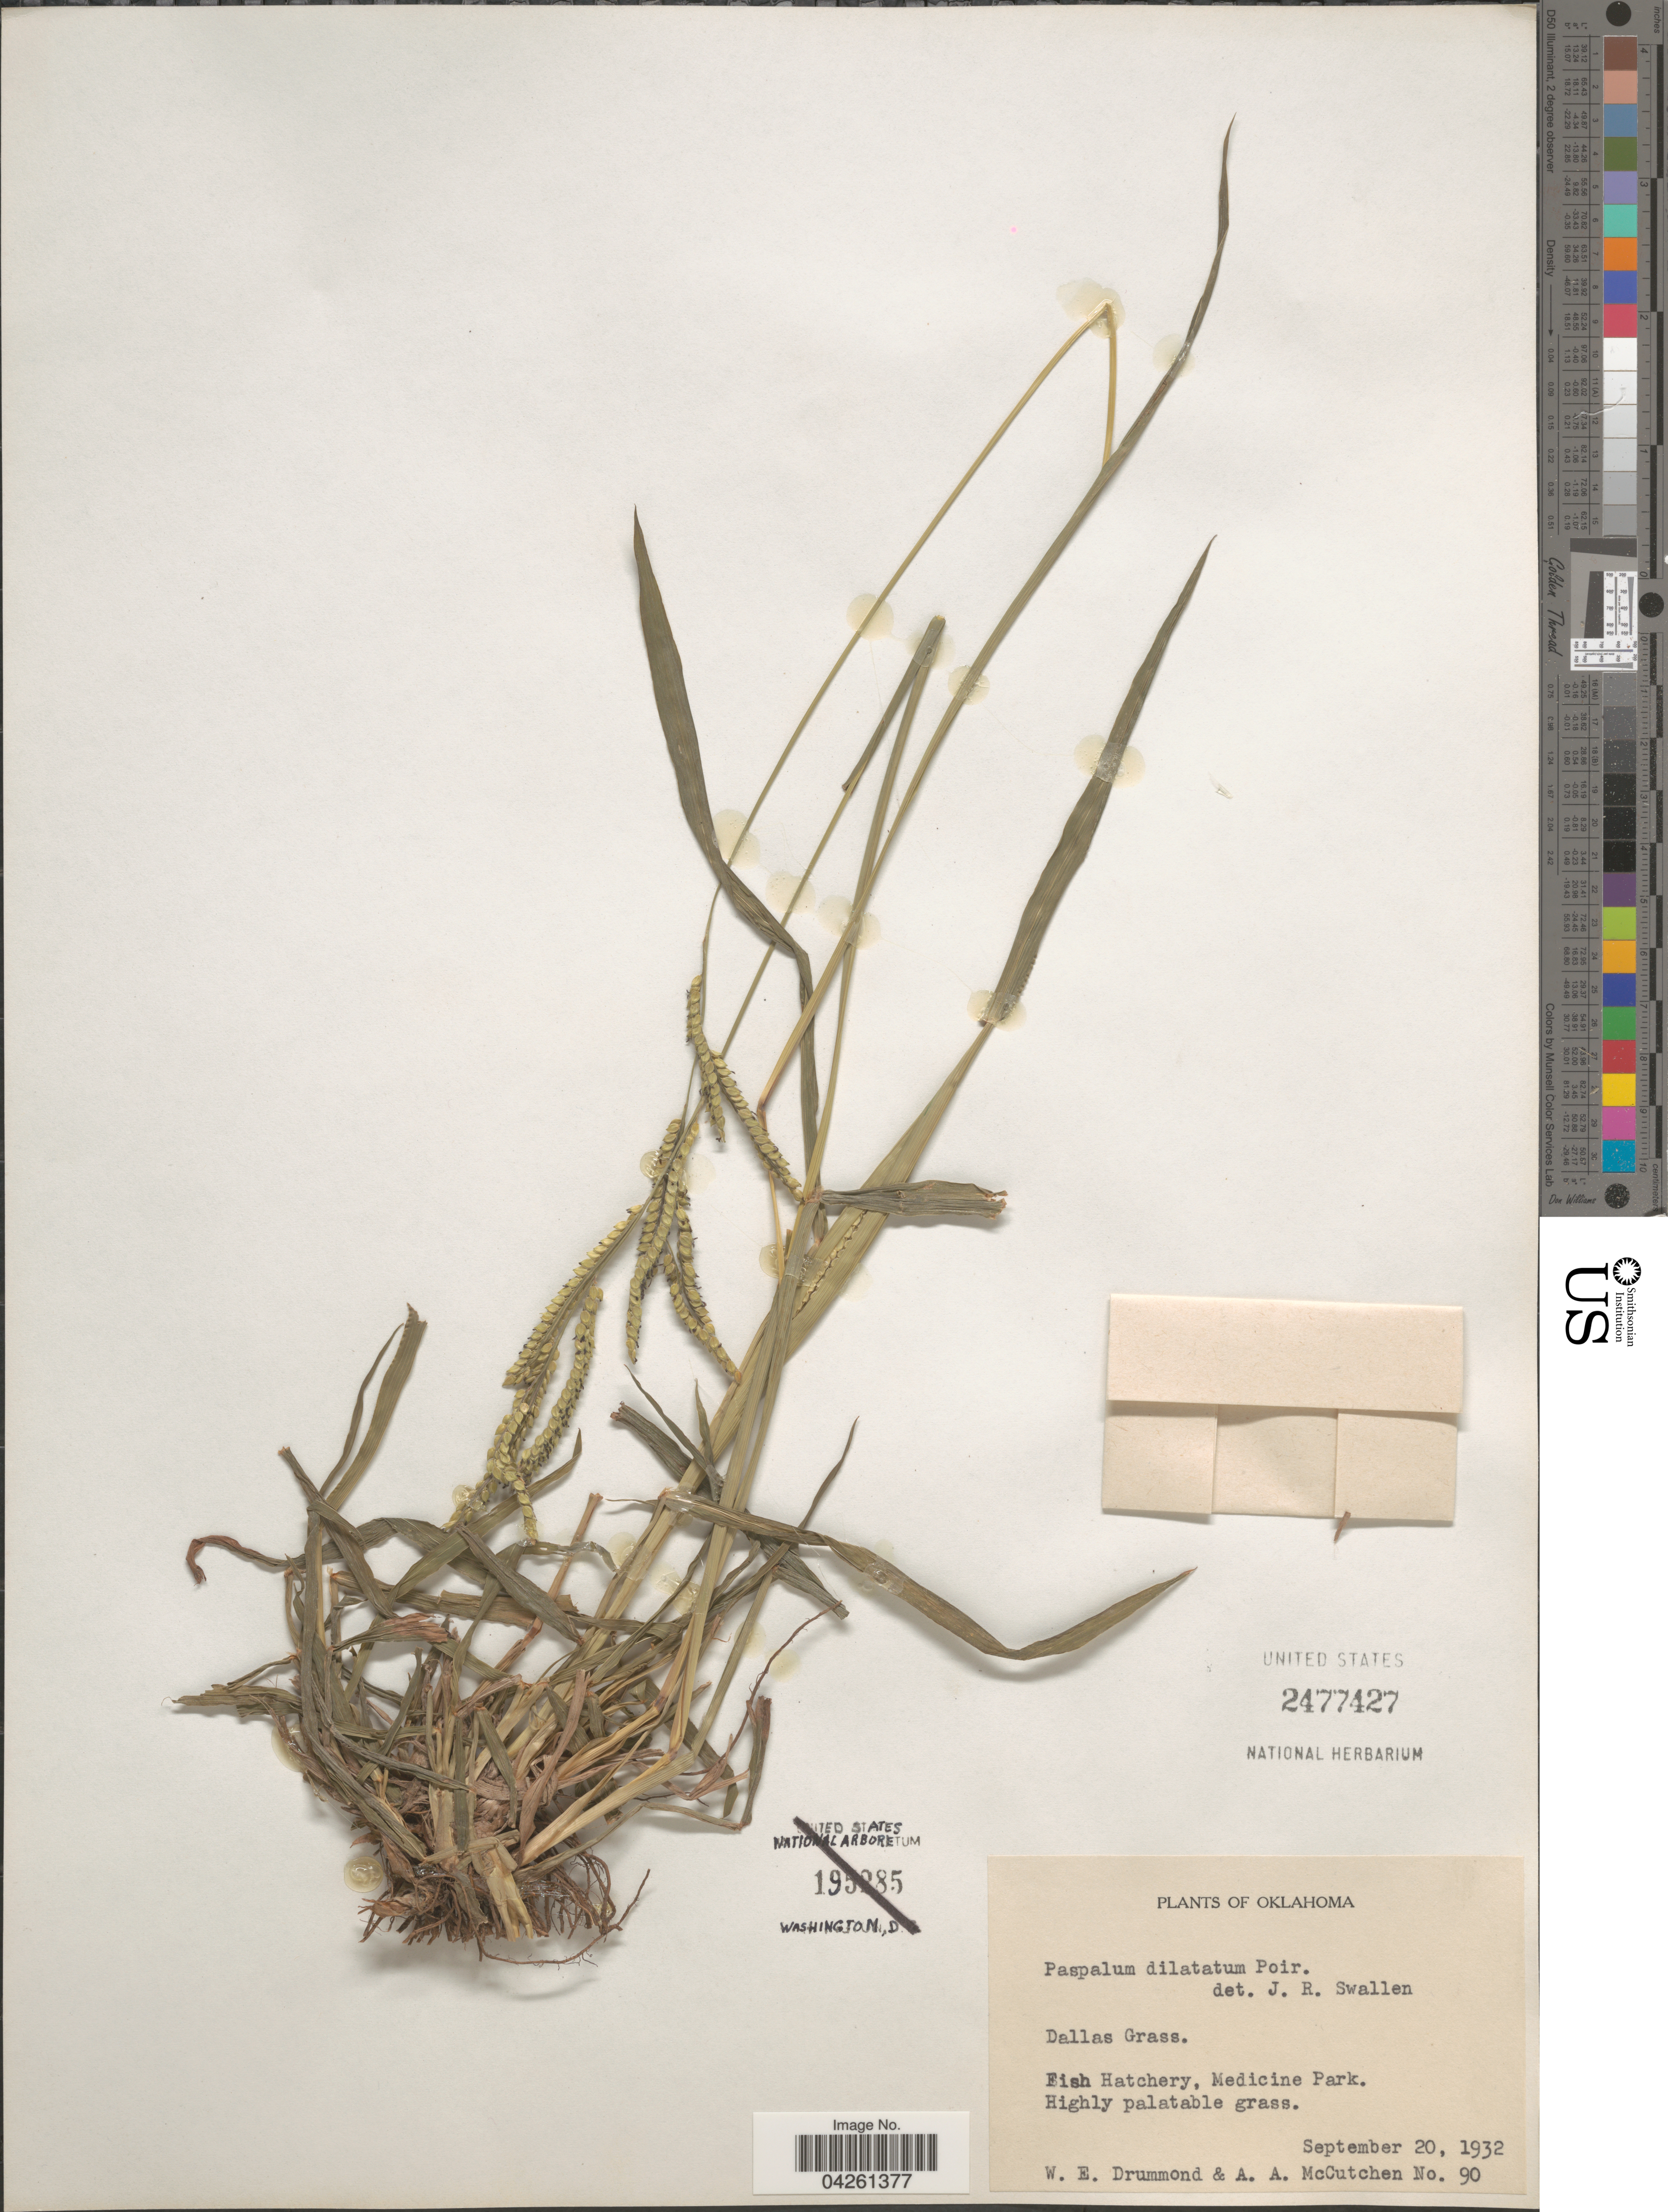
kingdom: Plantae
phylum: Tracheophyta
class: Liliopsida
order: Poales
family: Poaceae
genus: Paspalum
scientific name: Paspalum dilatatum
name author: Poir.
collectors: W. Drummond & A. McCutchen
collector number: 90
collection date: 1932-09-20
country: United States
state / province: Oklahoma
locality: Fish Hatchery, Medicine Park.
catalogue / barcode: US 2477427